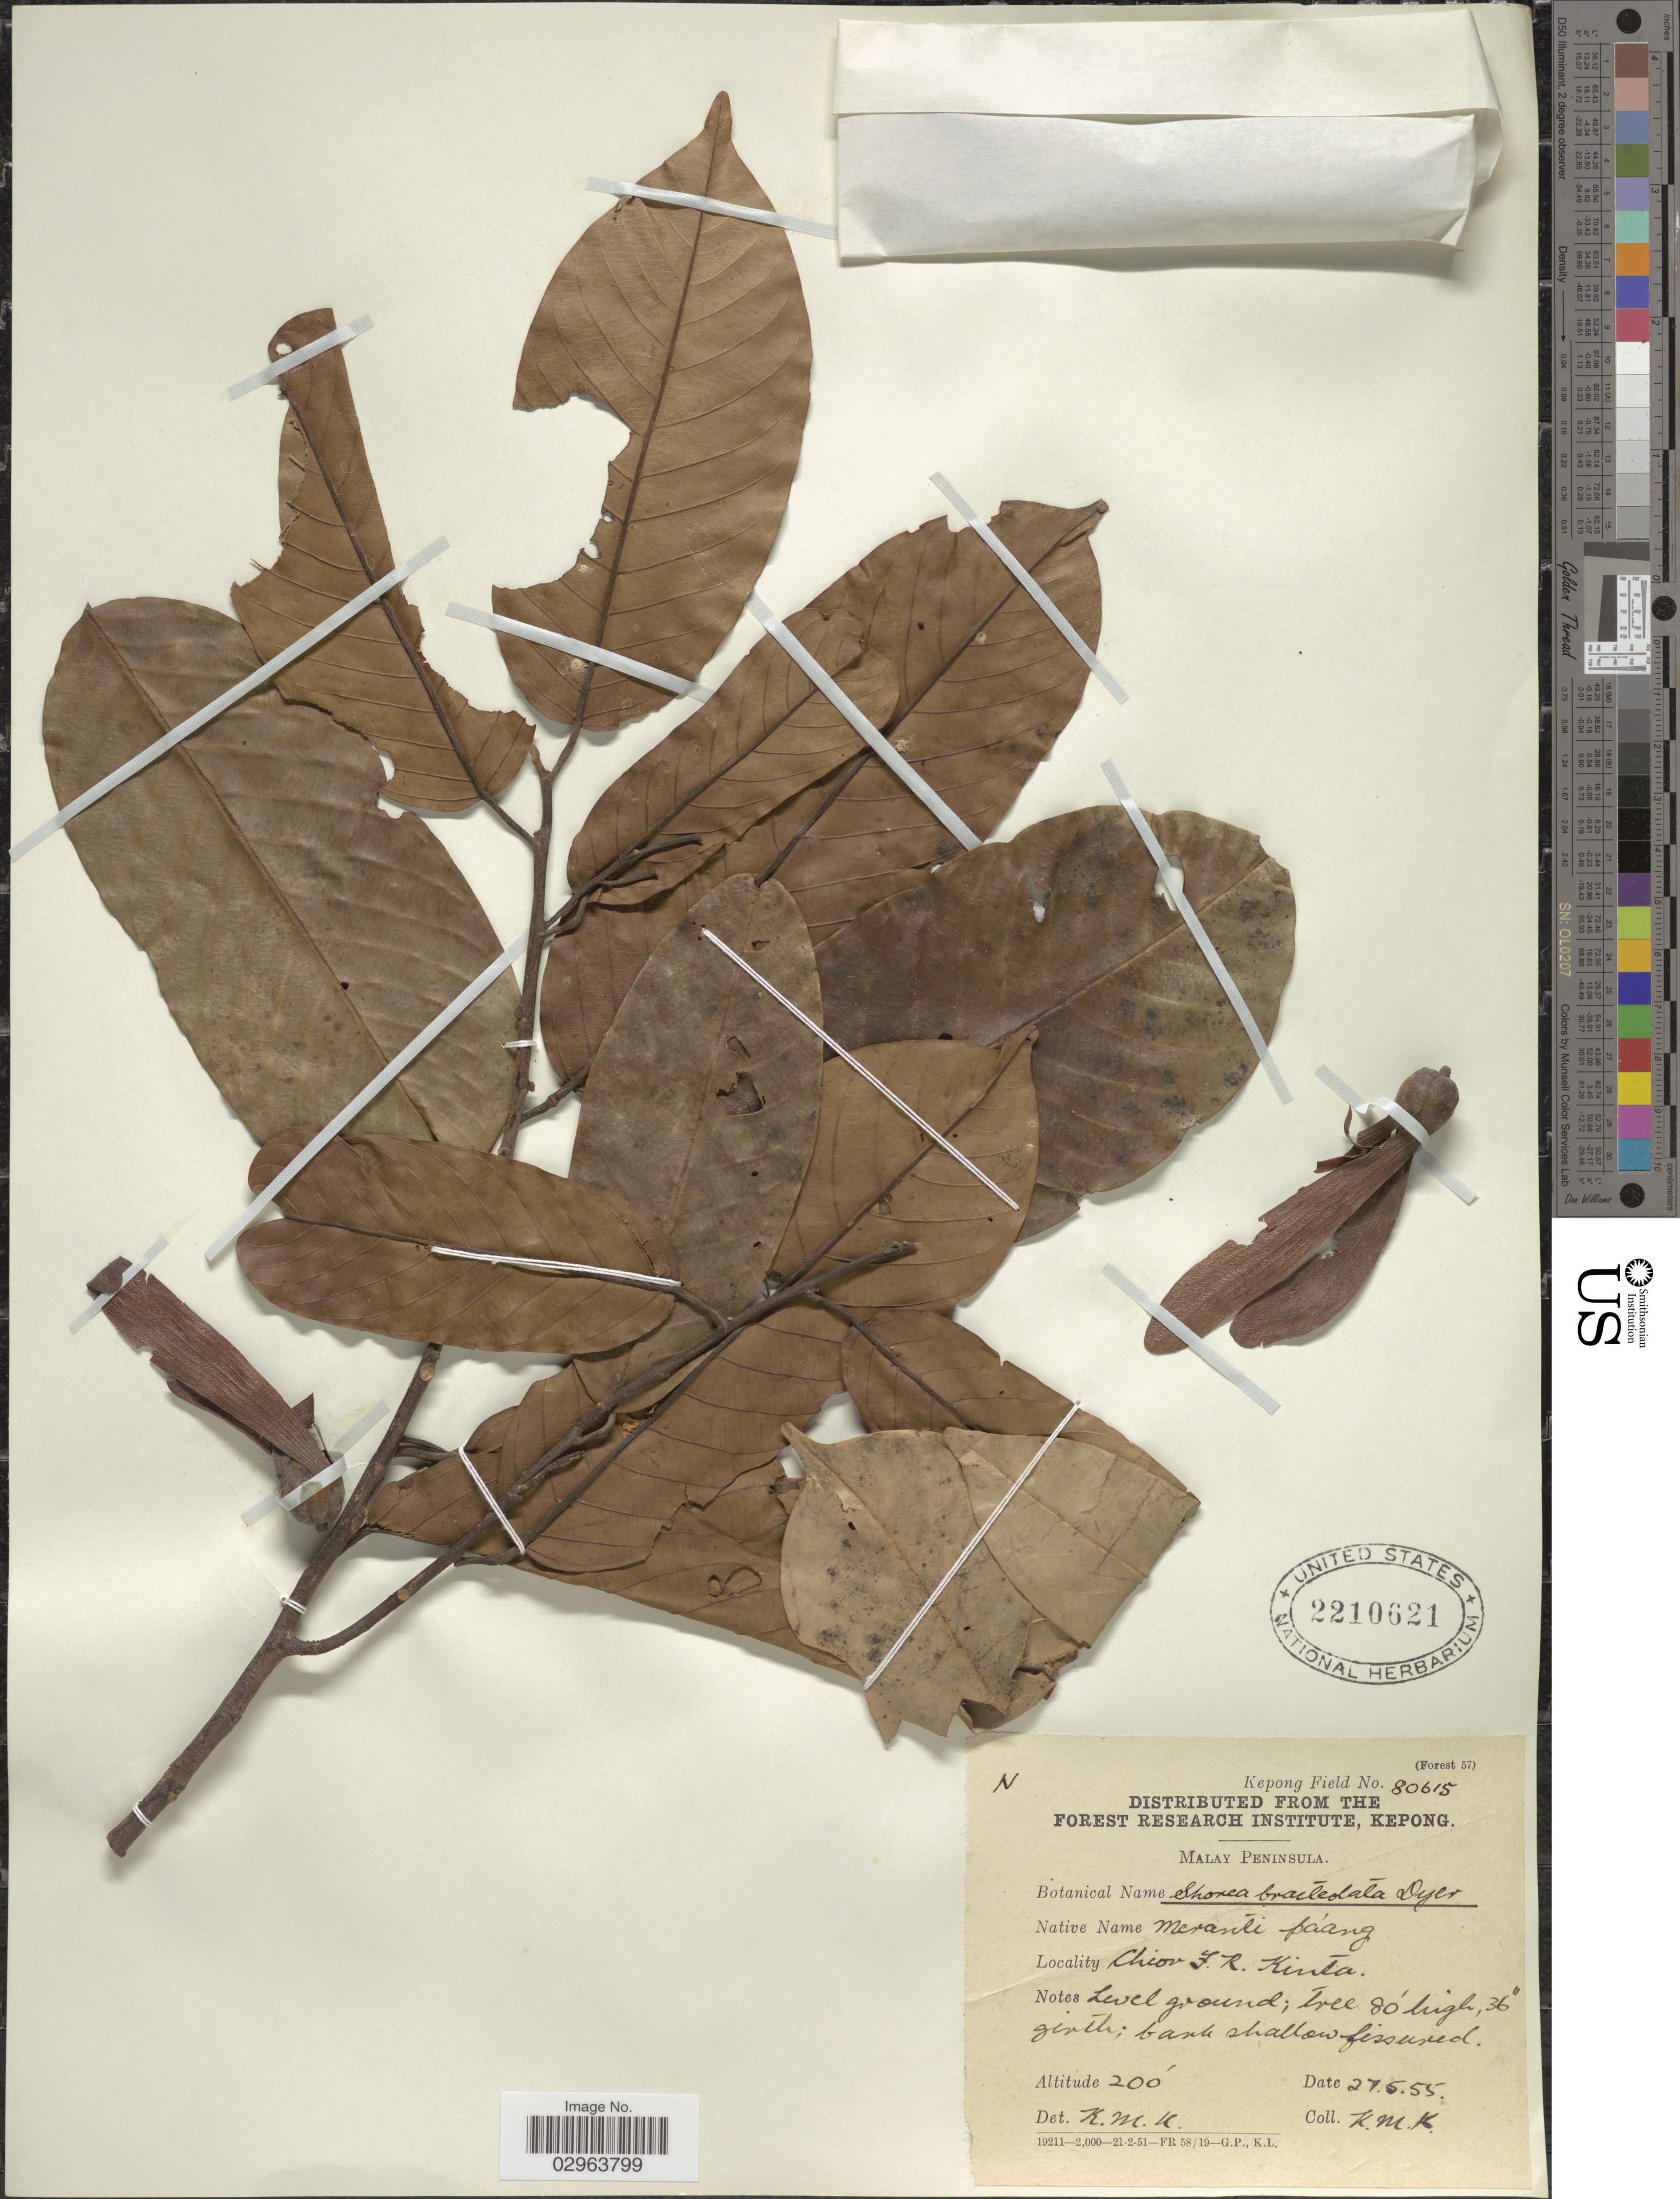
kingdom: Plantae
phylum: Tracheophyta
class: Magnoliopsida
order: Malvales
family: Dipterocarpaceae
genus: Anthoshorea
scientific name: Anthoshorea bracteolata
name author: (Dyer) P.S. Ashton & J. Heck.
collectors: K. M. K.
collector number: Kepong Field 80615?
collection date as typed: Transcribed d/m/y: 27/5/55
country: Malaysia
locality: Malay Peninsula, Chior F.R. Kinta.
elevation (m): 61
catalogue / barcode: US 2210621